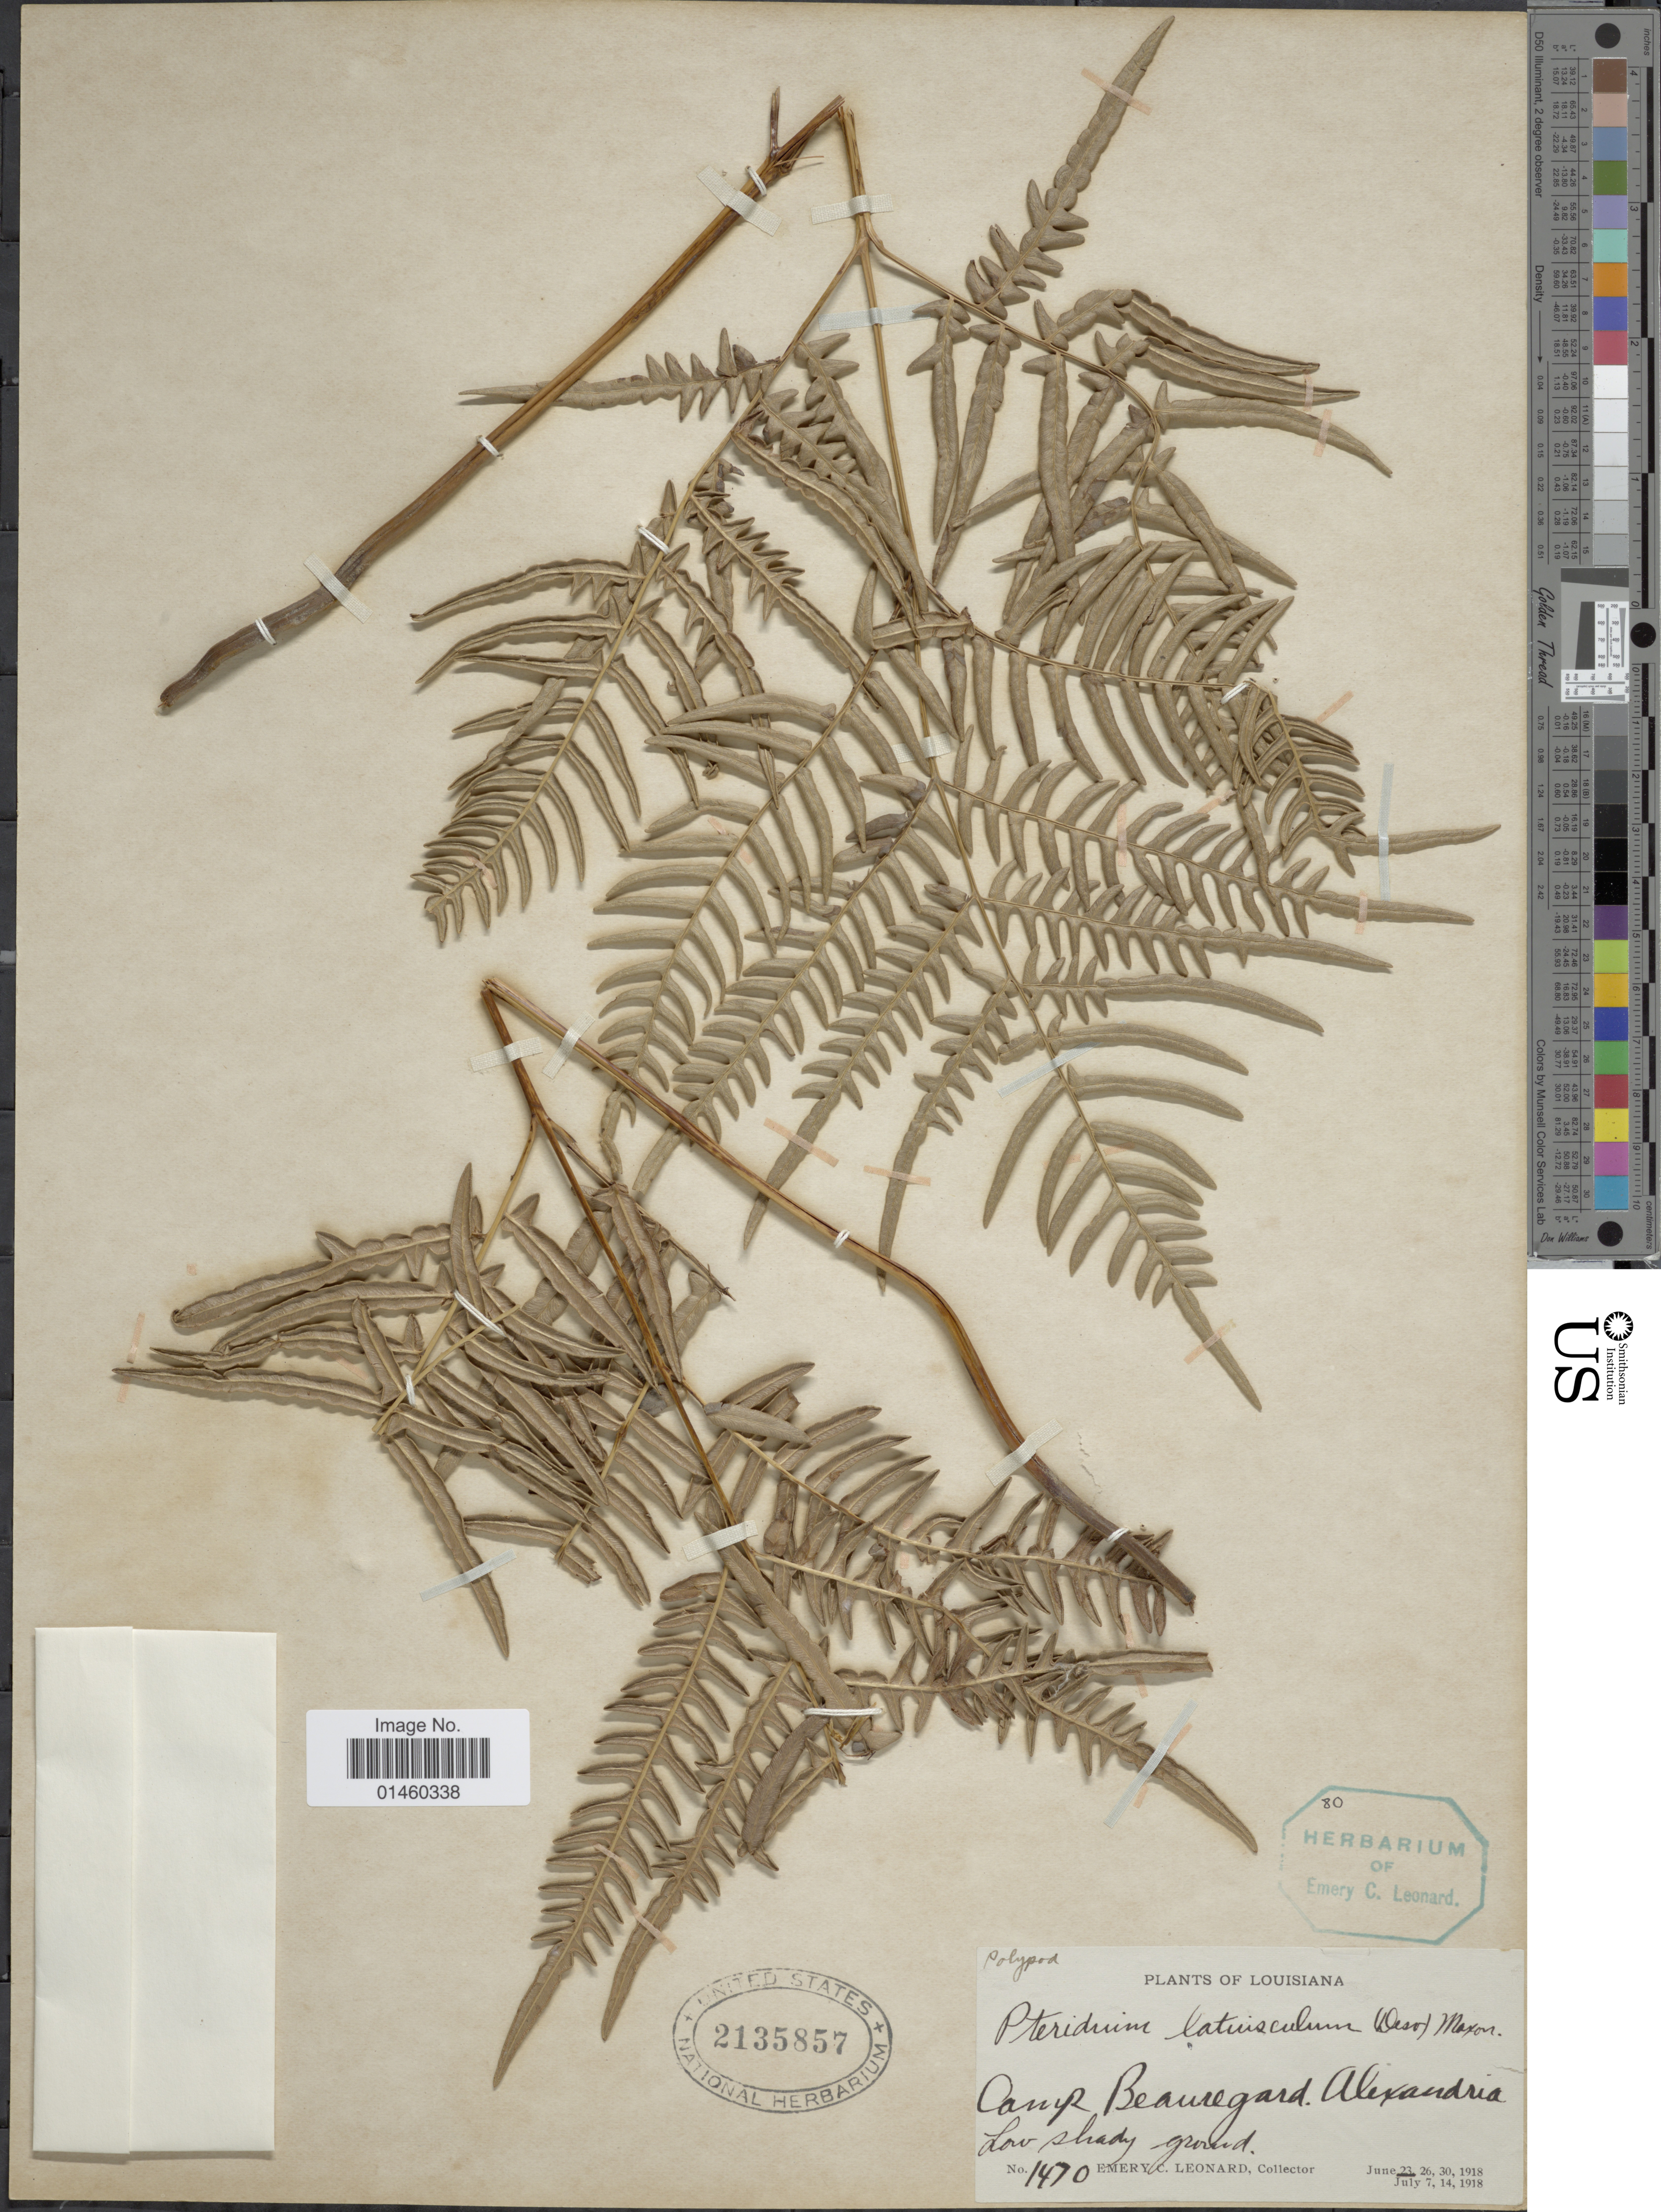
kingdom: Plantae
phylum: Tracheophyta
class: Polypodiopsida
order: Polypodiales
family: Dennstaedtiaceae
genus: Pteridium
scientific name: Pteridium aquilinum var. latiusculum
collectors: E. C. Leonard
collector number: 1470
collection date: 1918-06-23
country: United States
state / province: Louisiana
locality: Camp Bearegard. Alexandria.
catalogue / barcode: US 2135857